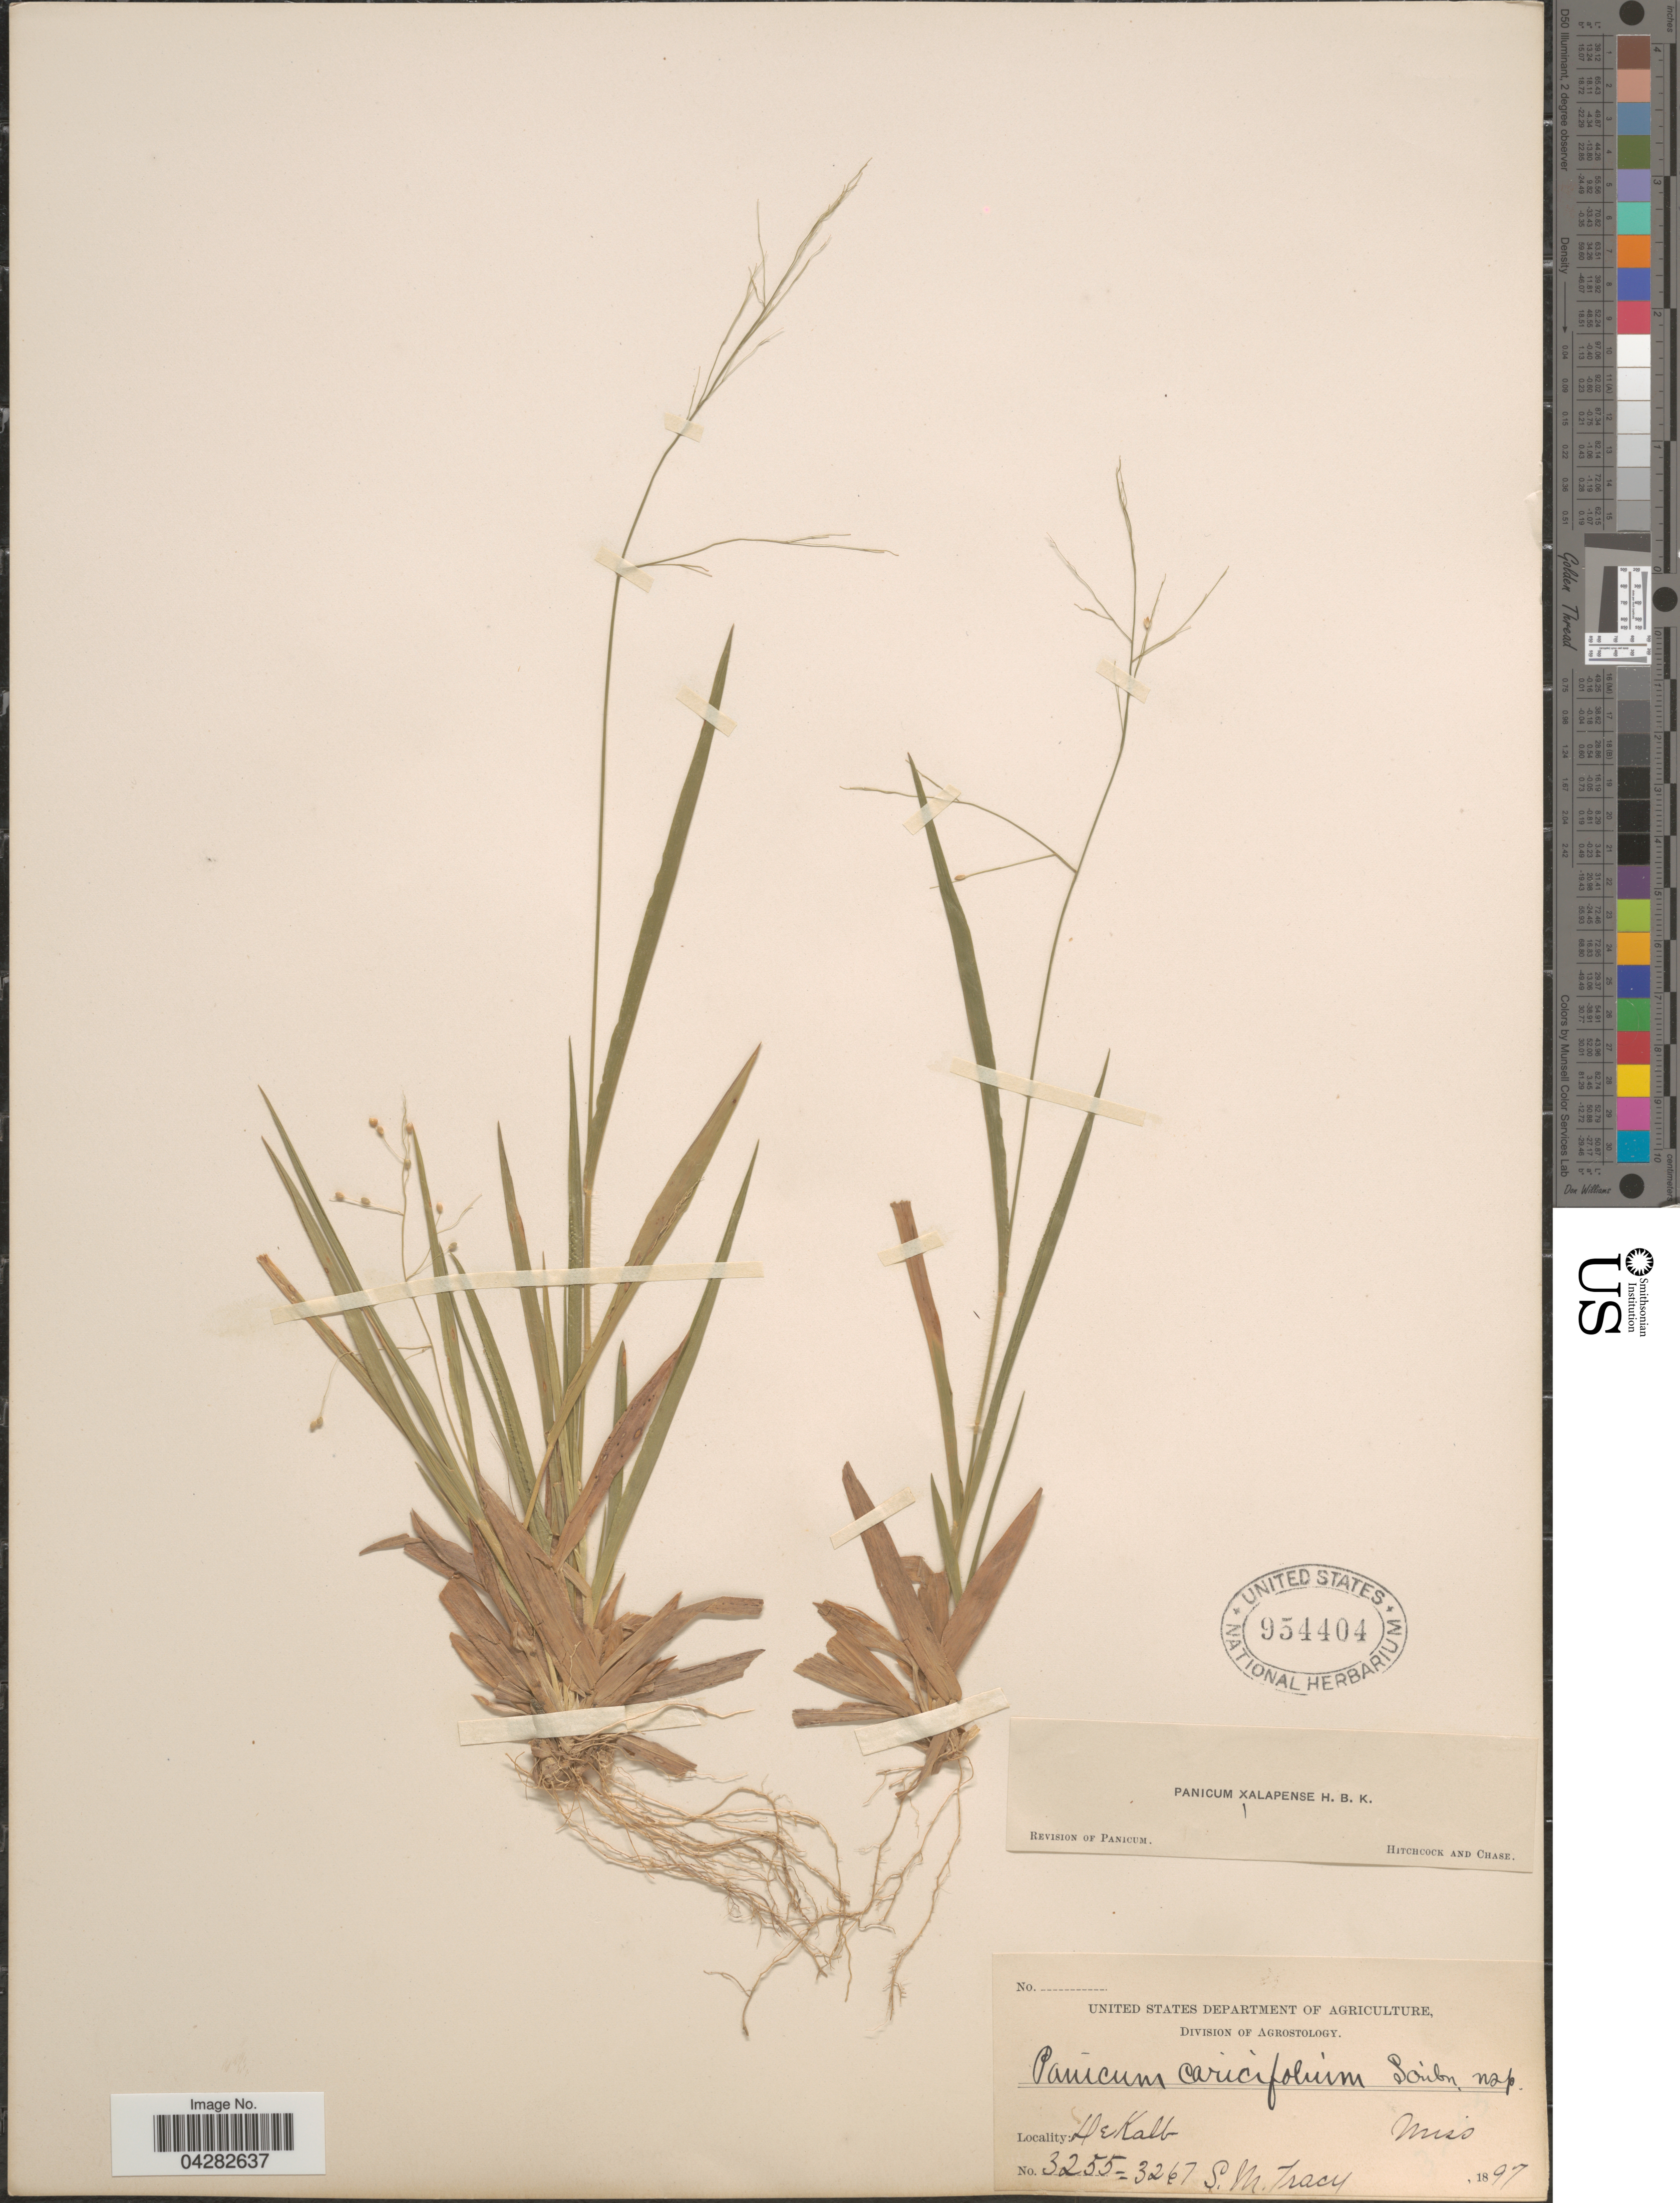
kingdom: Plantae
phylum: Tracheophyta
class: Liliopsida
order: Poales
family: Poaceae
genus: Dichanthelium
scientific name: Dichanthelium laxiflorum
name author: (Lam.) Gould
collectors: S. M. Tracy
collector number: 3255/3267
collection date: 1897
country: United States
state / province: Mississippi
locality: DeKalb.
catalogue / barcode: US 954404